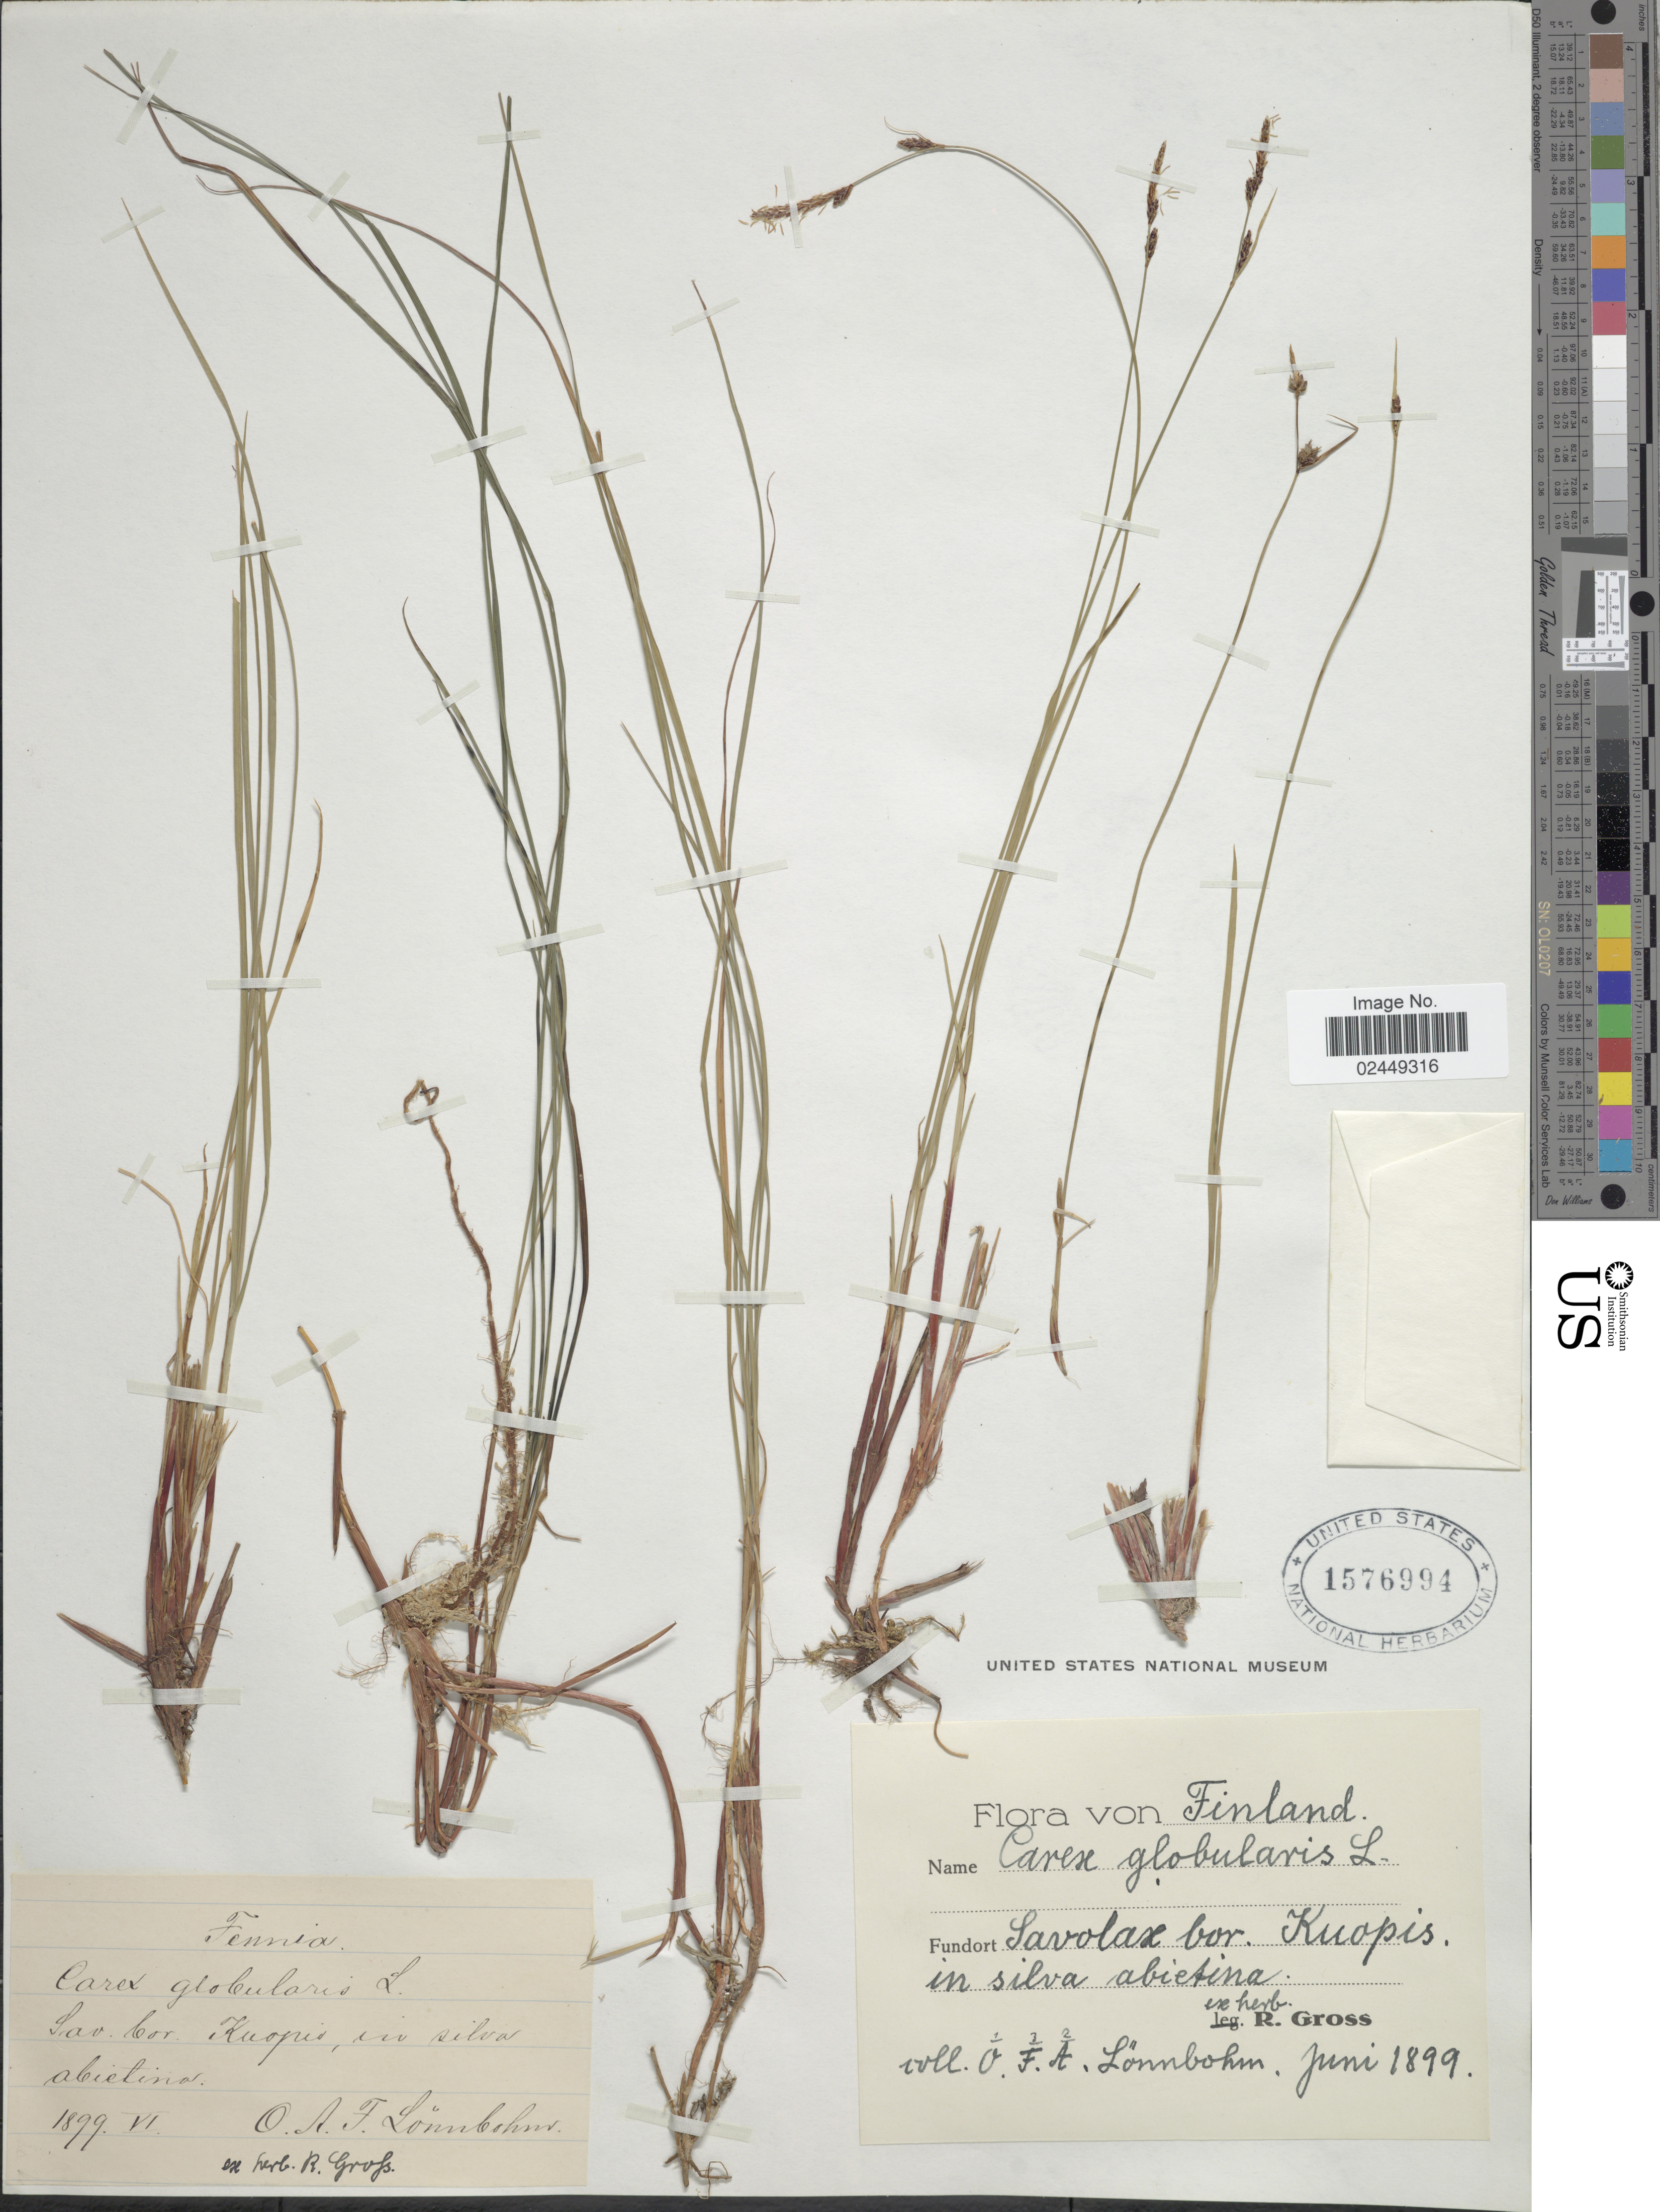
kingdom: Plantae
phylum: Tracheophyta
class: Liliopsida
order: Poales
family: Cyperaceae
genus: Carex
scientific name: Carex globularis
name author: L.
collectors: O. Lönnbohm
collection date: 1899-06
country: Finland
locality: Fundort Savolax bor. Kuopis in silva abietina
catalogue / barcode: US 1576994